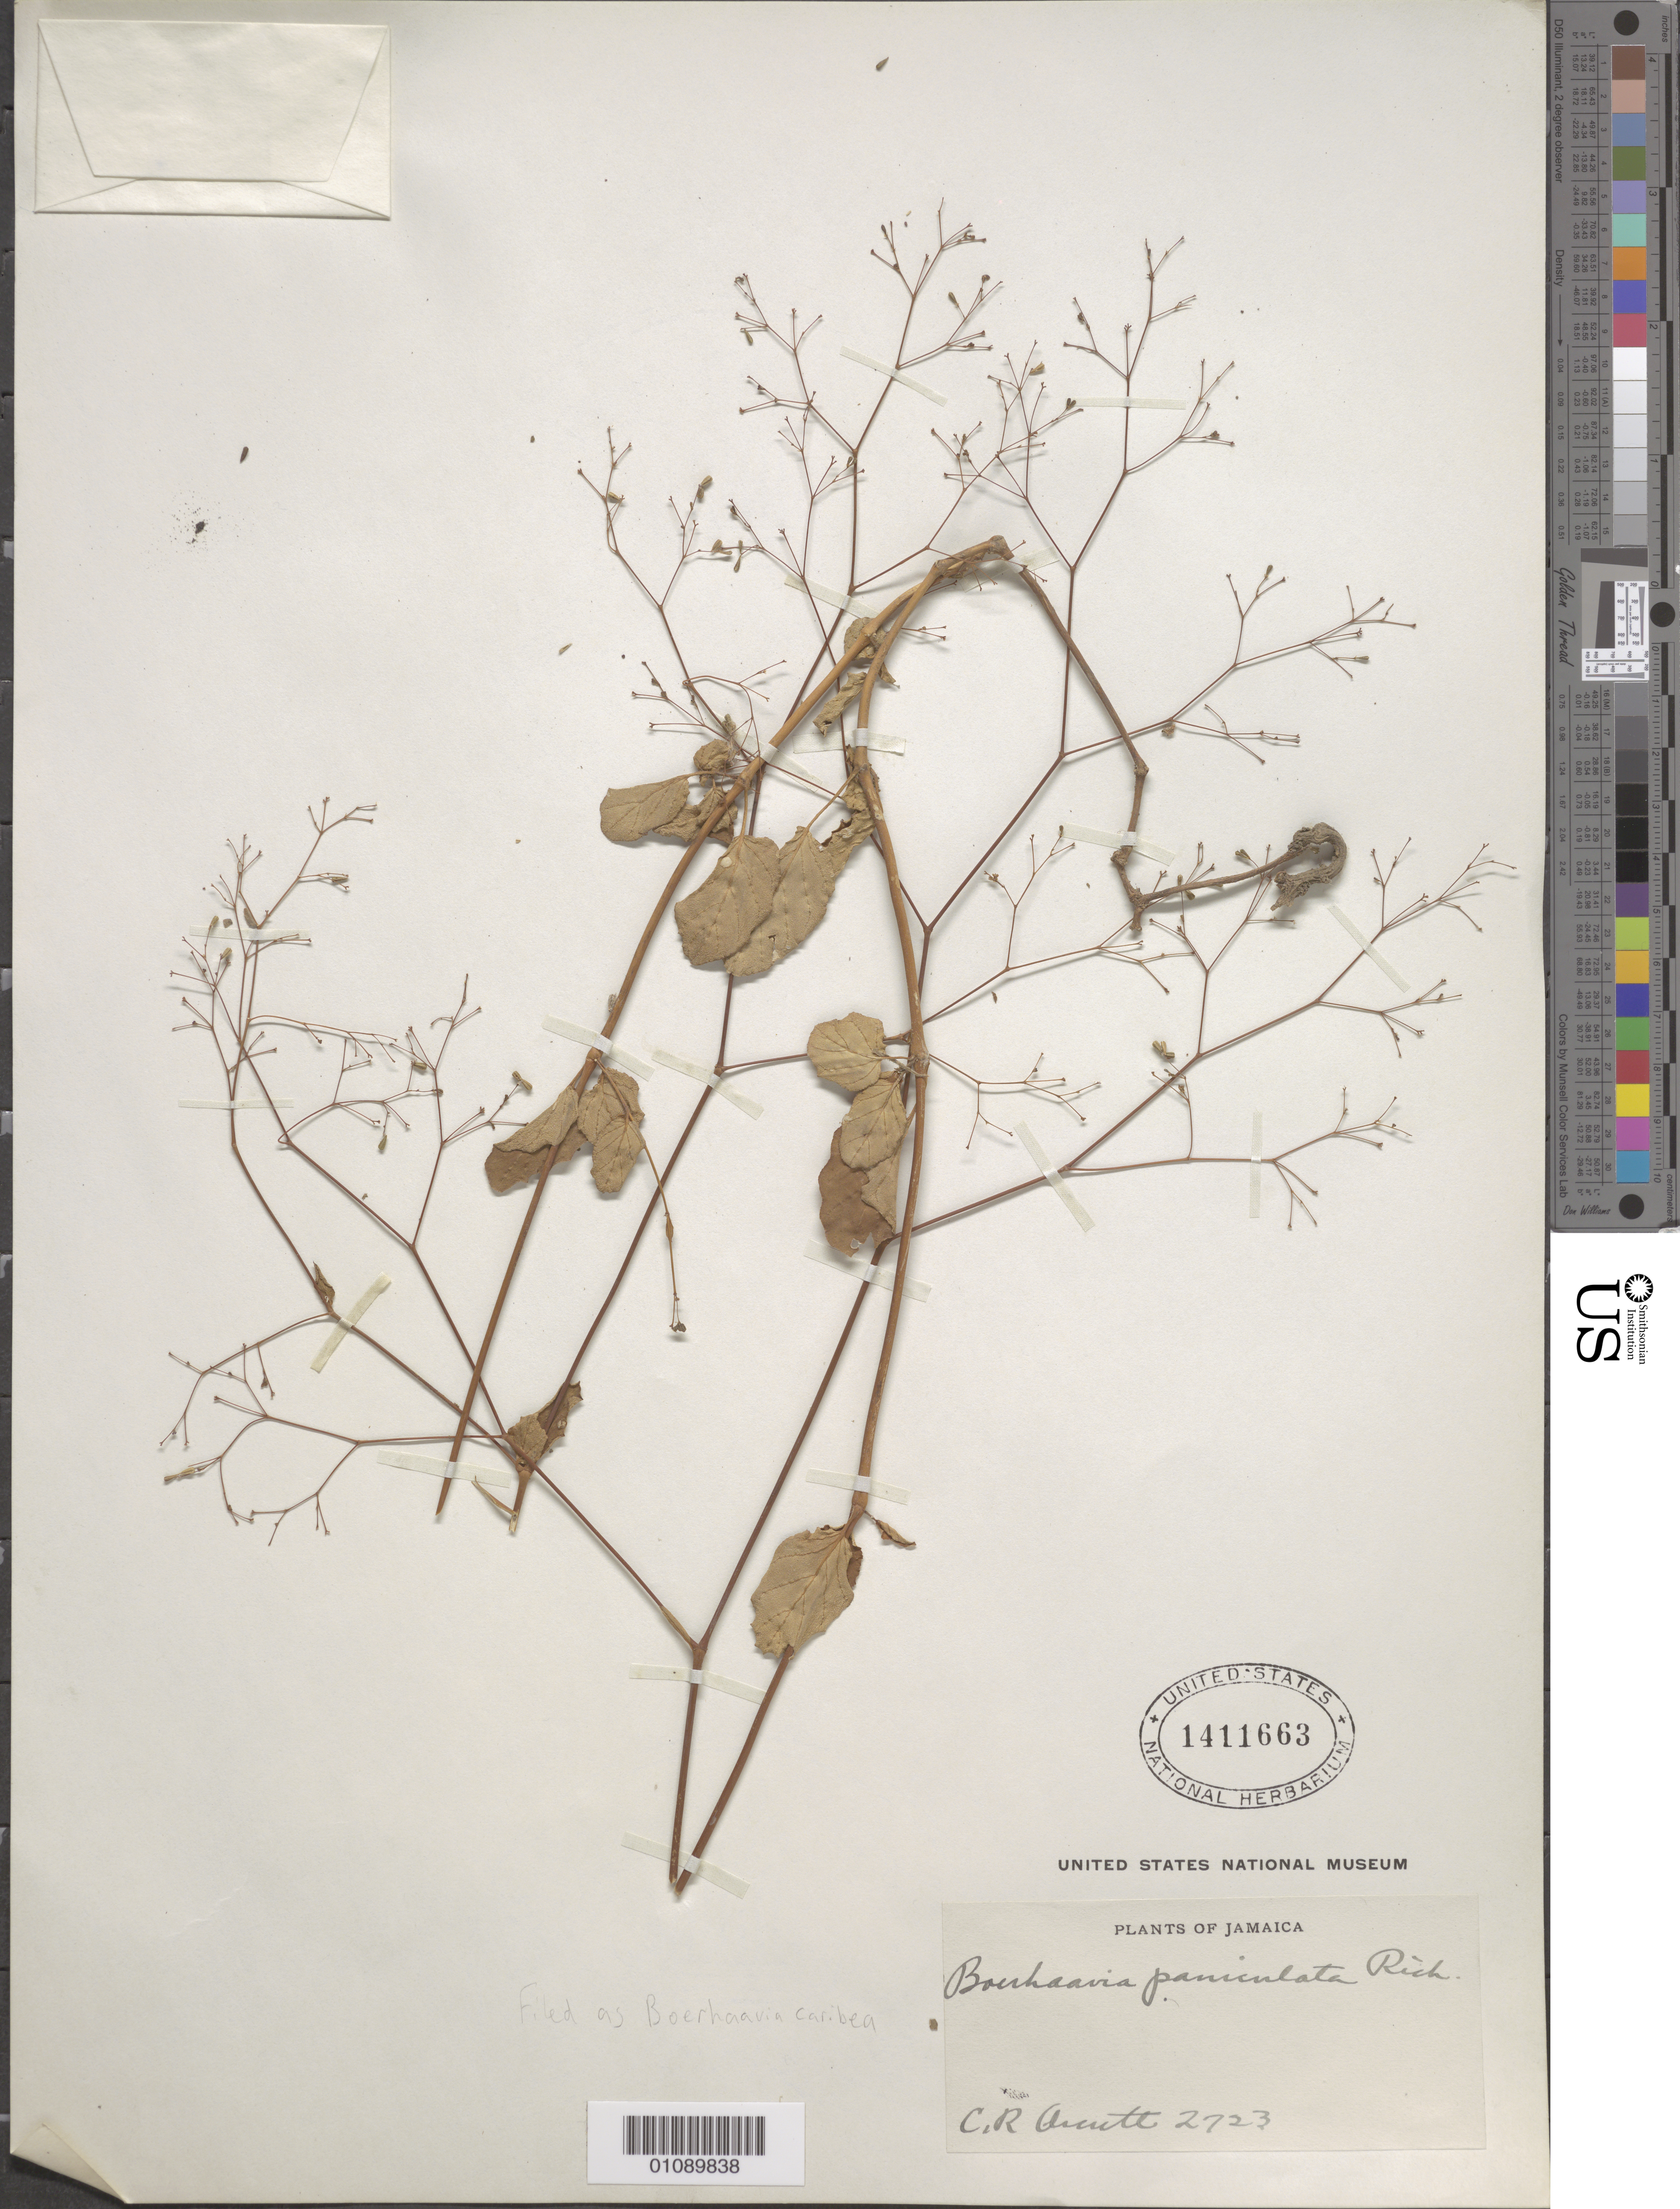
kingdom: Plantae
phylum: Tracheophyta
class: Magnoliopsida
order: Caryophyllales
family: Nyctaginaceae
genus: Boerhavia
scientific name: Boerhavia caribaea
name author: Jacq.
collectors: C. Arcutt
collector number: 2723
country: Jamaica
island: Jamaica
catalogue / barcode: US 1411663